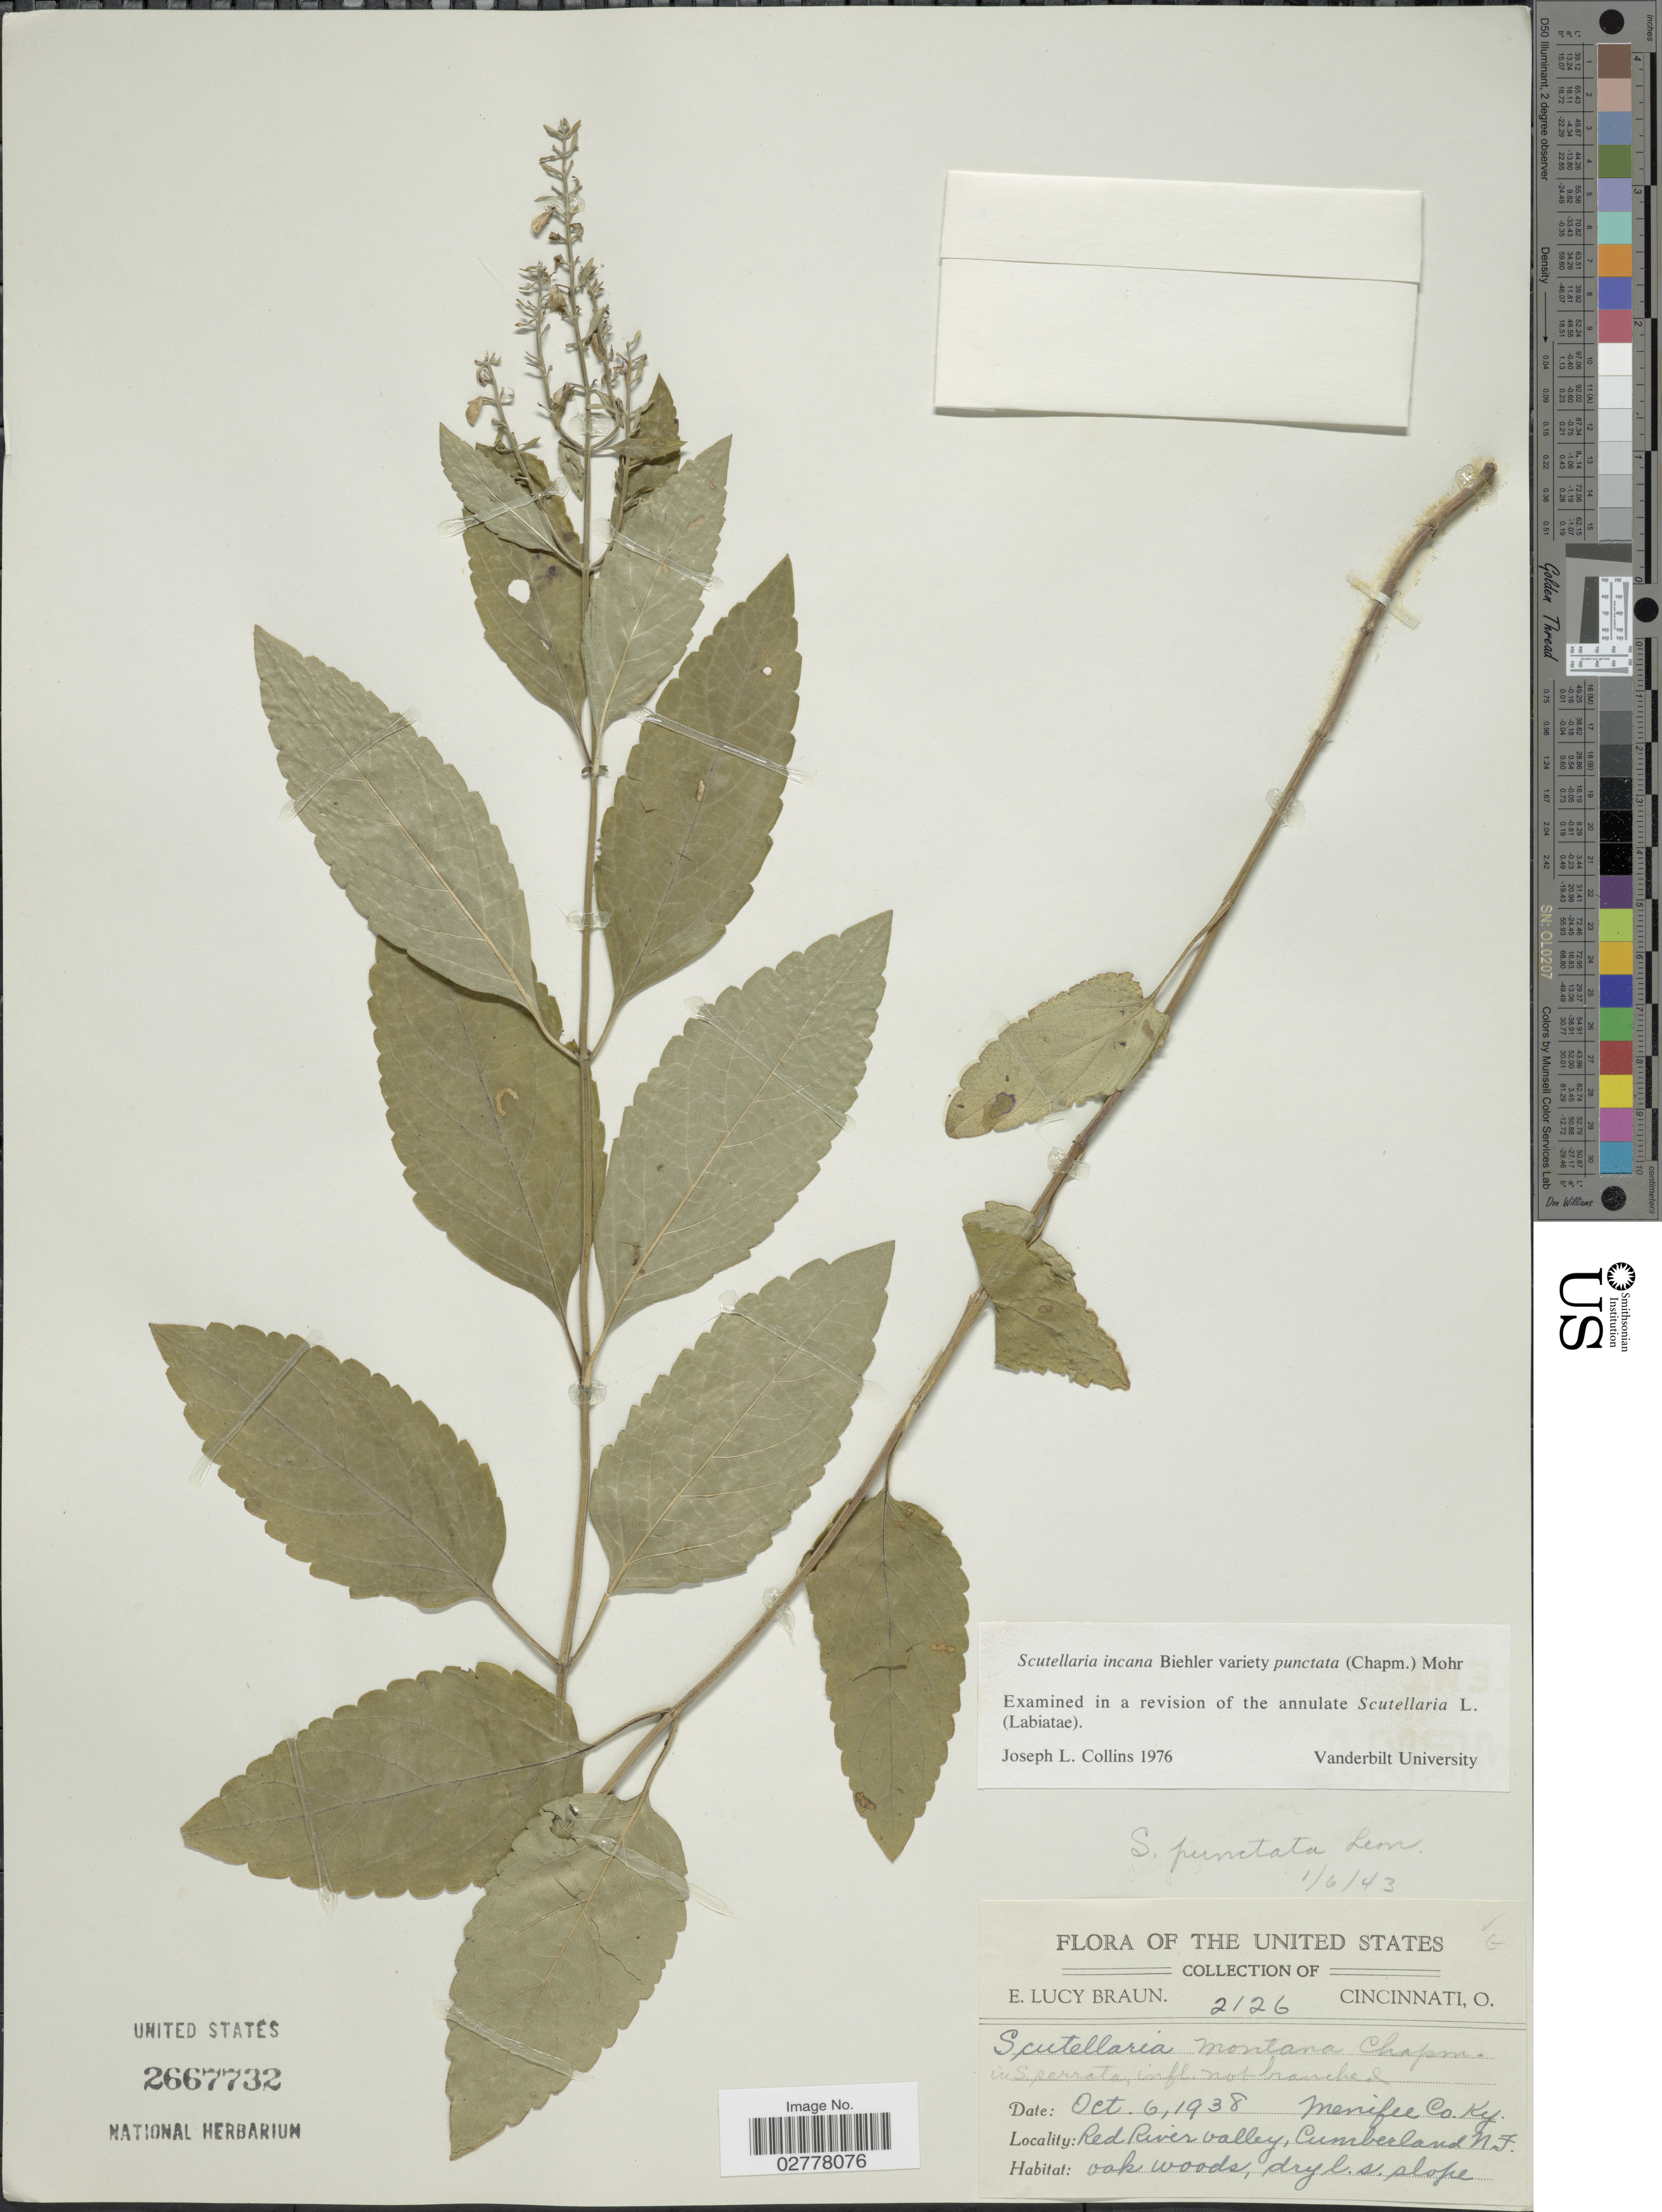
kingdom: Plantae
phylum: Tracheophyta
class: Magnoliopsida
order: Lamiales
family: Lamiaceae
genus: Scutellaria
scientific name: Scutellaria incana var. punctata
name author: (Chapm.) C. Mohr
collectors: E. L. Braun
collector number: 2126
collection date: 1938-10-06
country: United States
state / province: Kentucky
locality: Menifee Co. Red River valley, Cumberland N.F.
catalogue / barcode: US 2667732